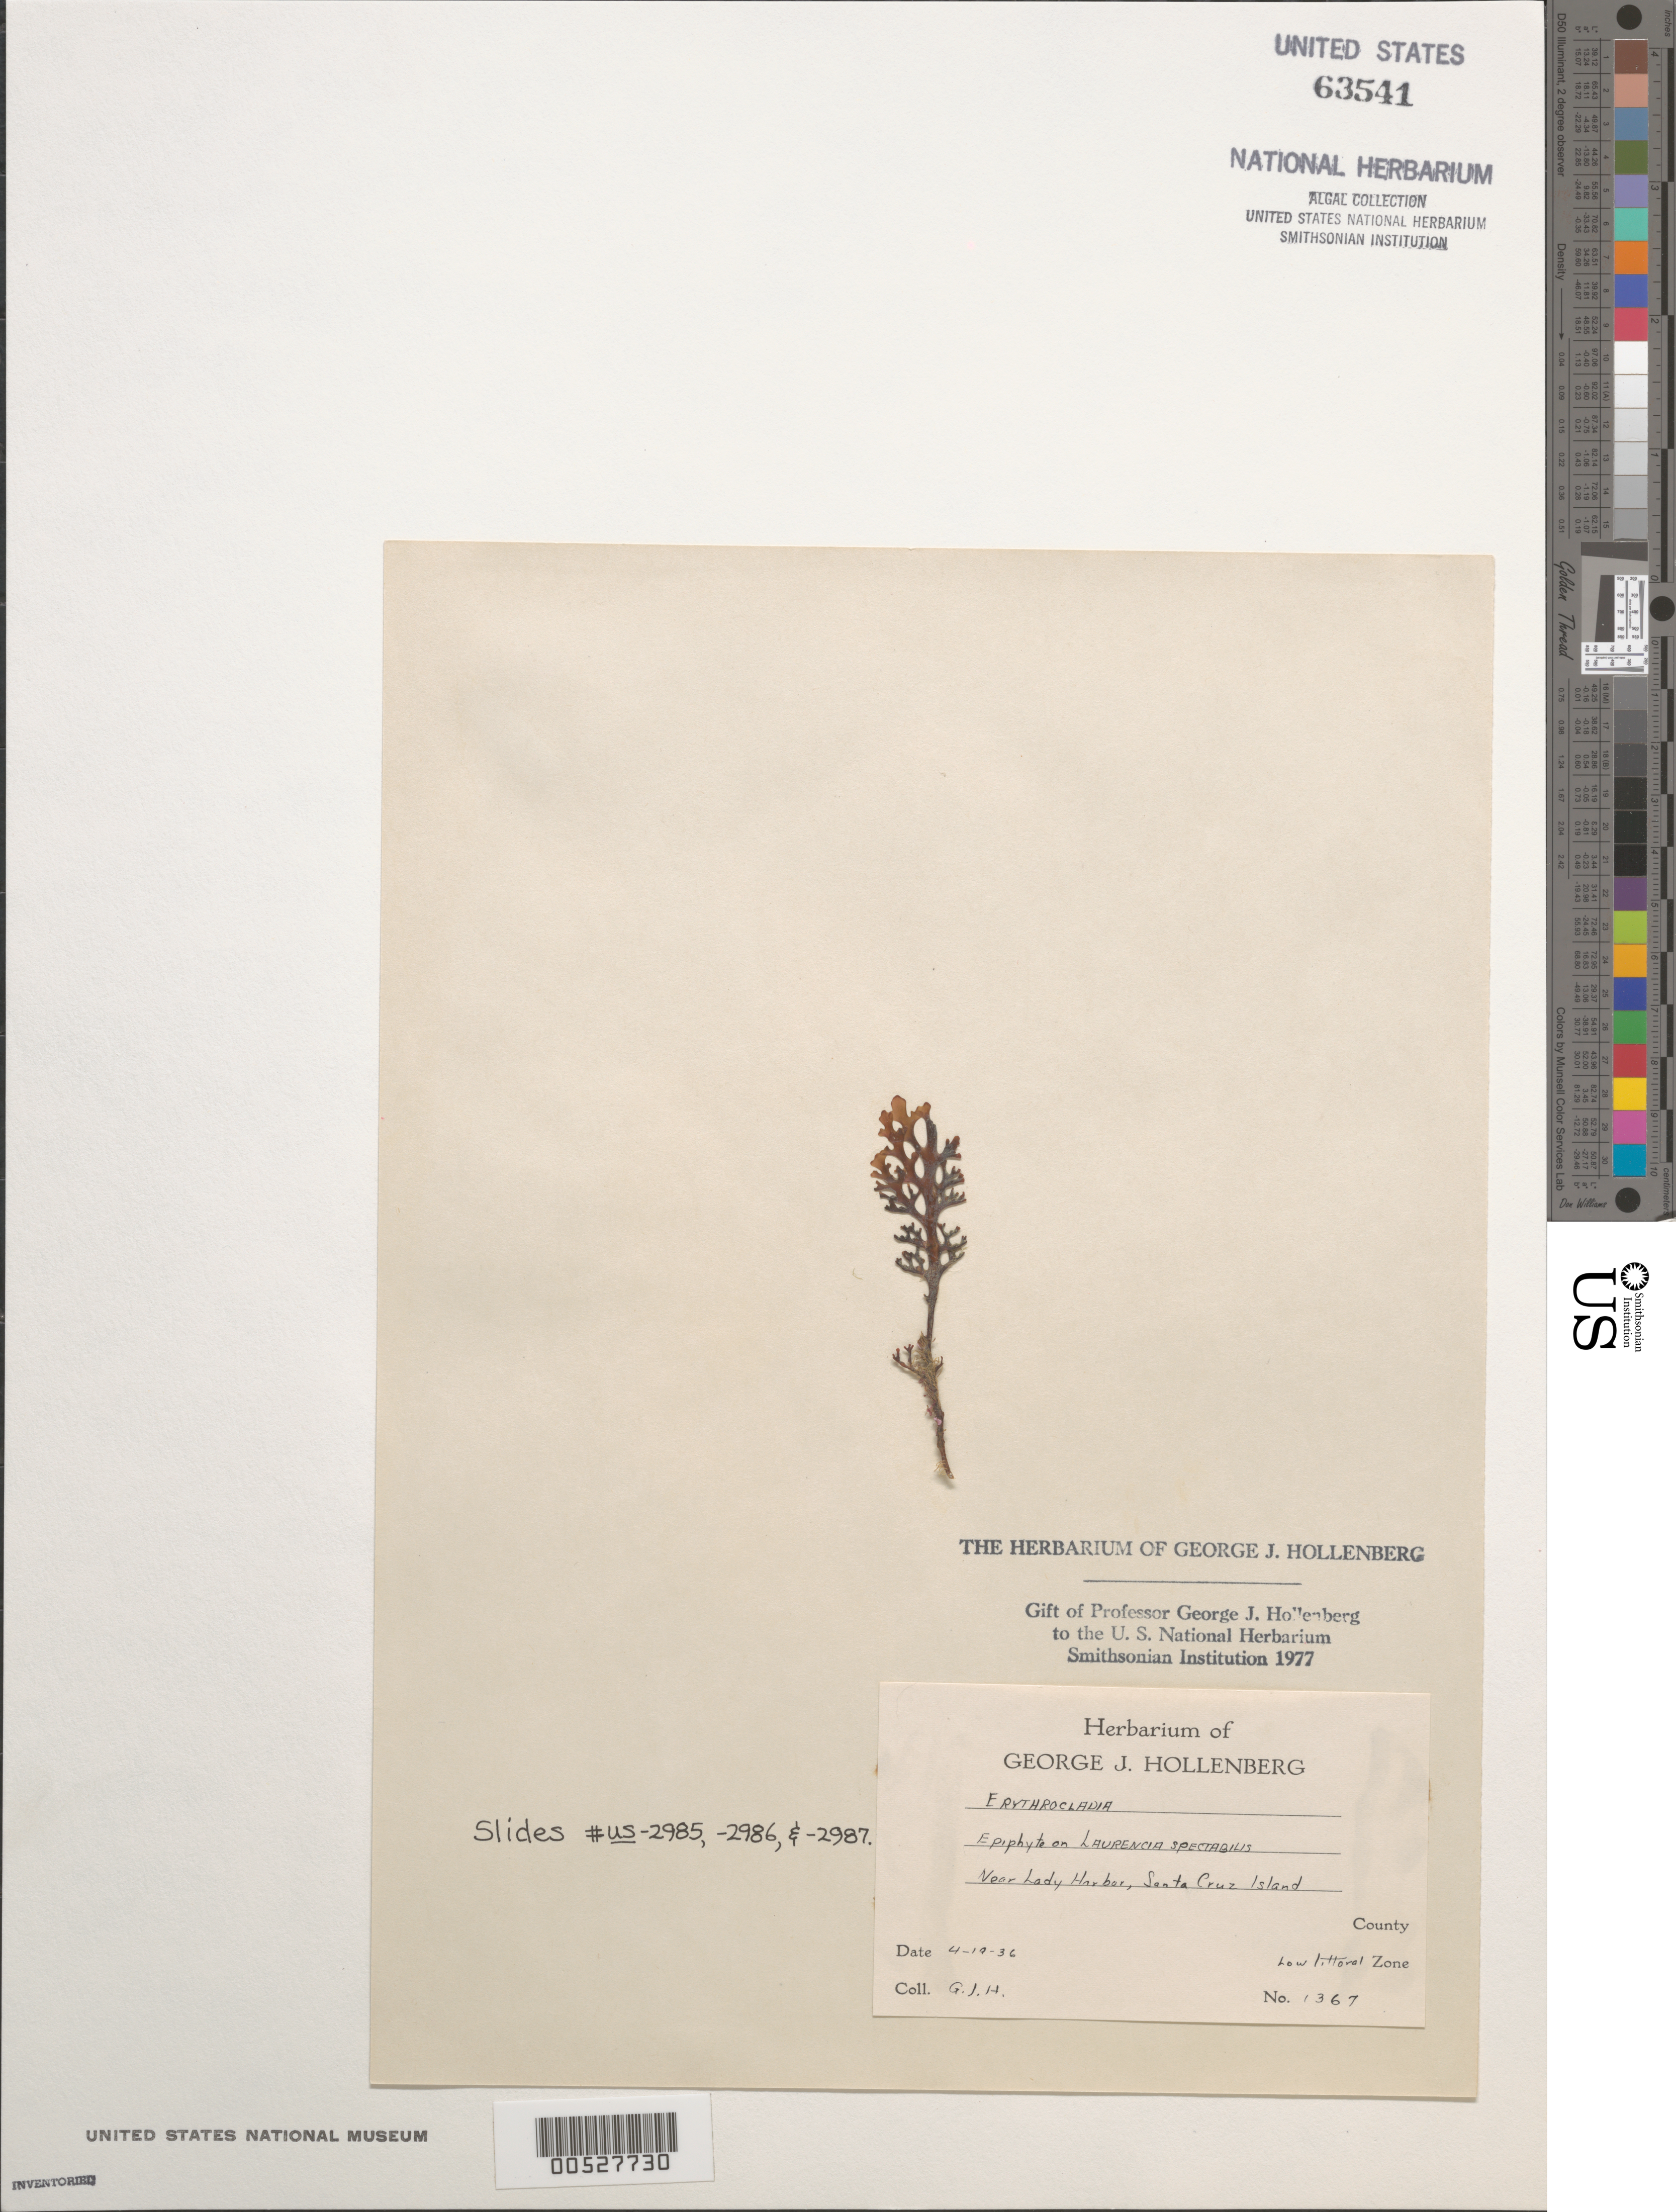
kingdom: Plantae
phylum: Rhodophyta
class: Compsopogonophyceae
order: Erythropeltidales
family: Erythrotrichiaceae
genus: Erythrocladia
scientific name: Erythrocladia sp.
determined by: Hollenberg, George J.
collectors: G. Hollenberg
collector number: GJH 1367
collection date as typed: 19 Apr 1936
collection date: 1936-04-19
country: United States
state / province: California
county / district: Santa Barbara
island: Santa Cruz Island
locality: Near Lady's Harbor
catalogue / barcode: US 63541